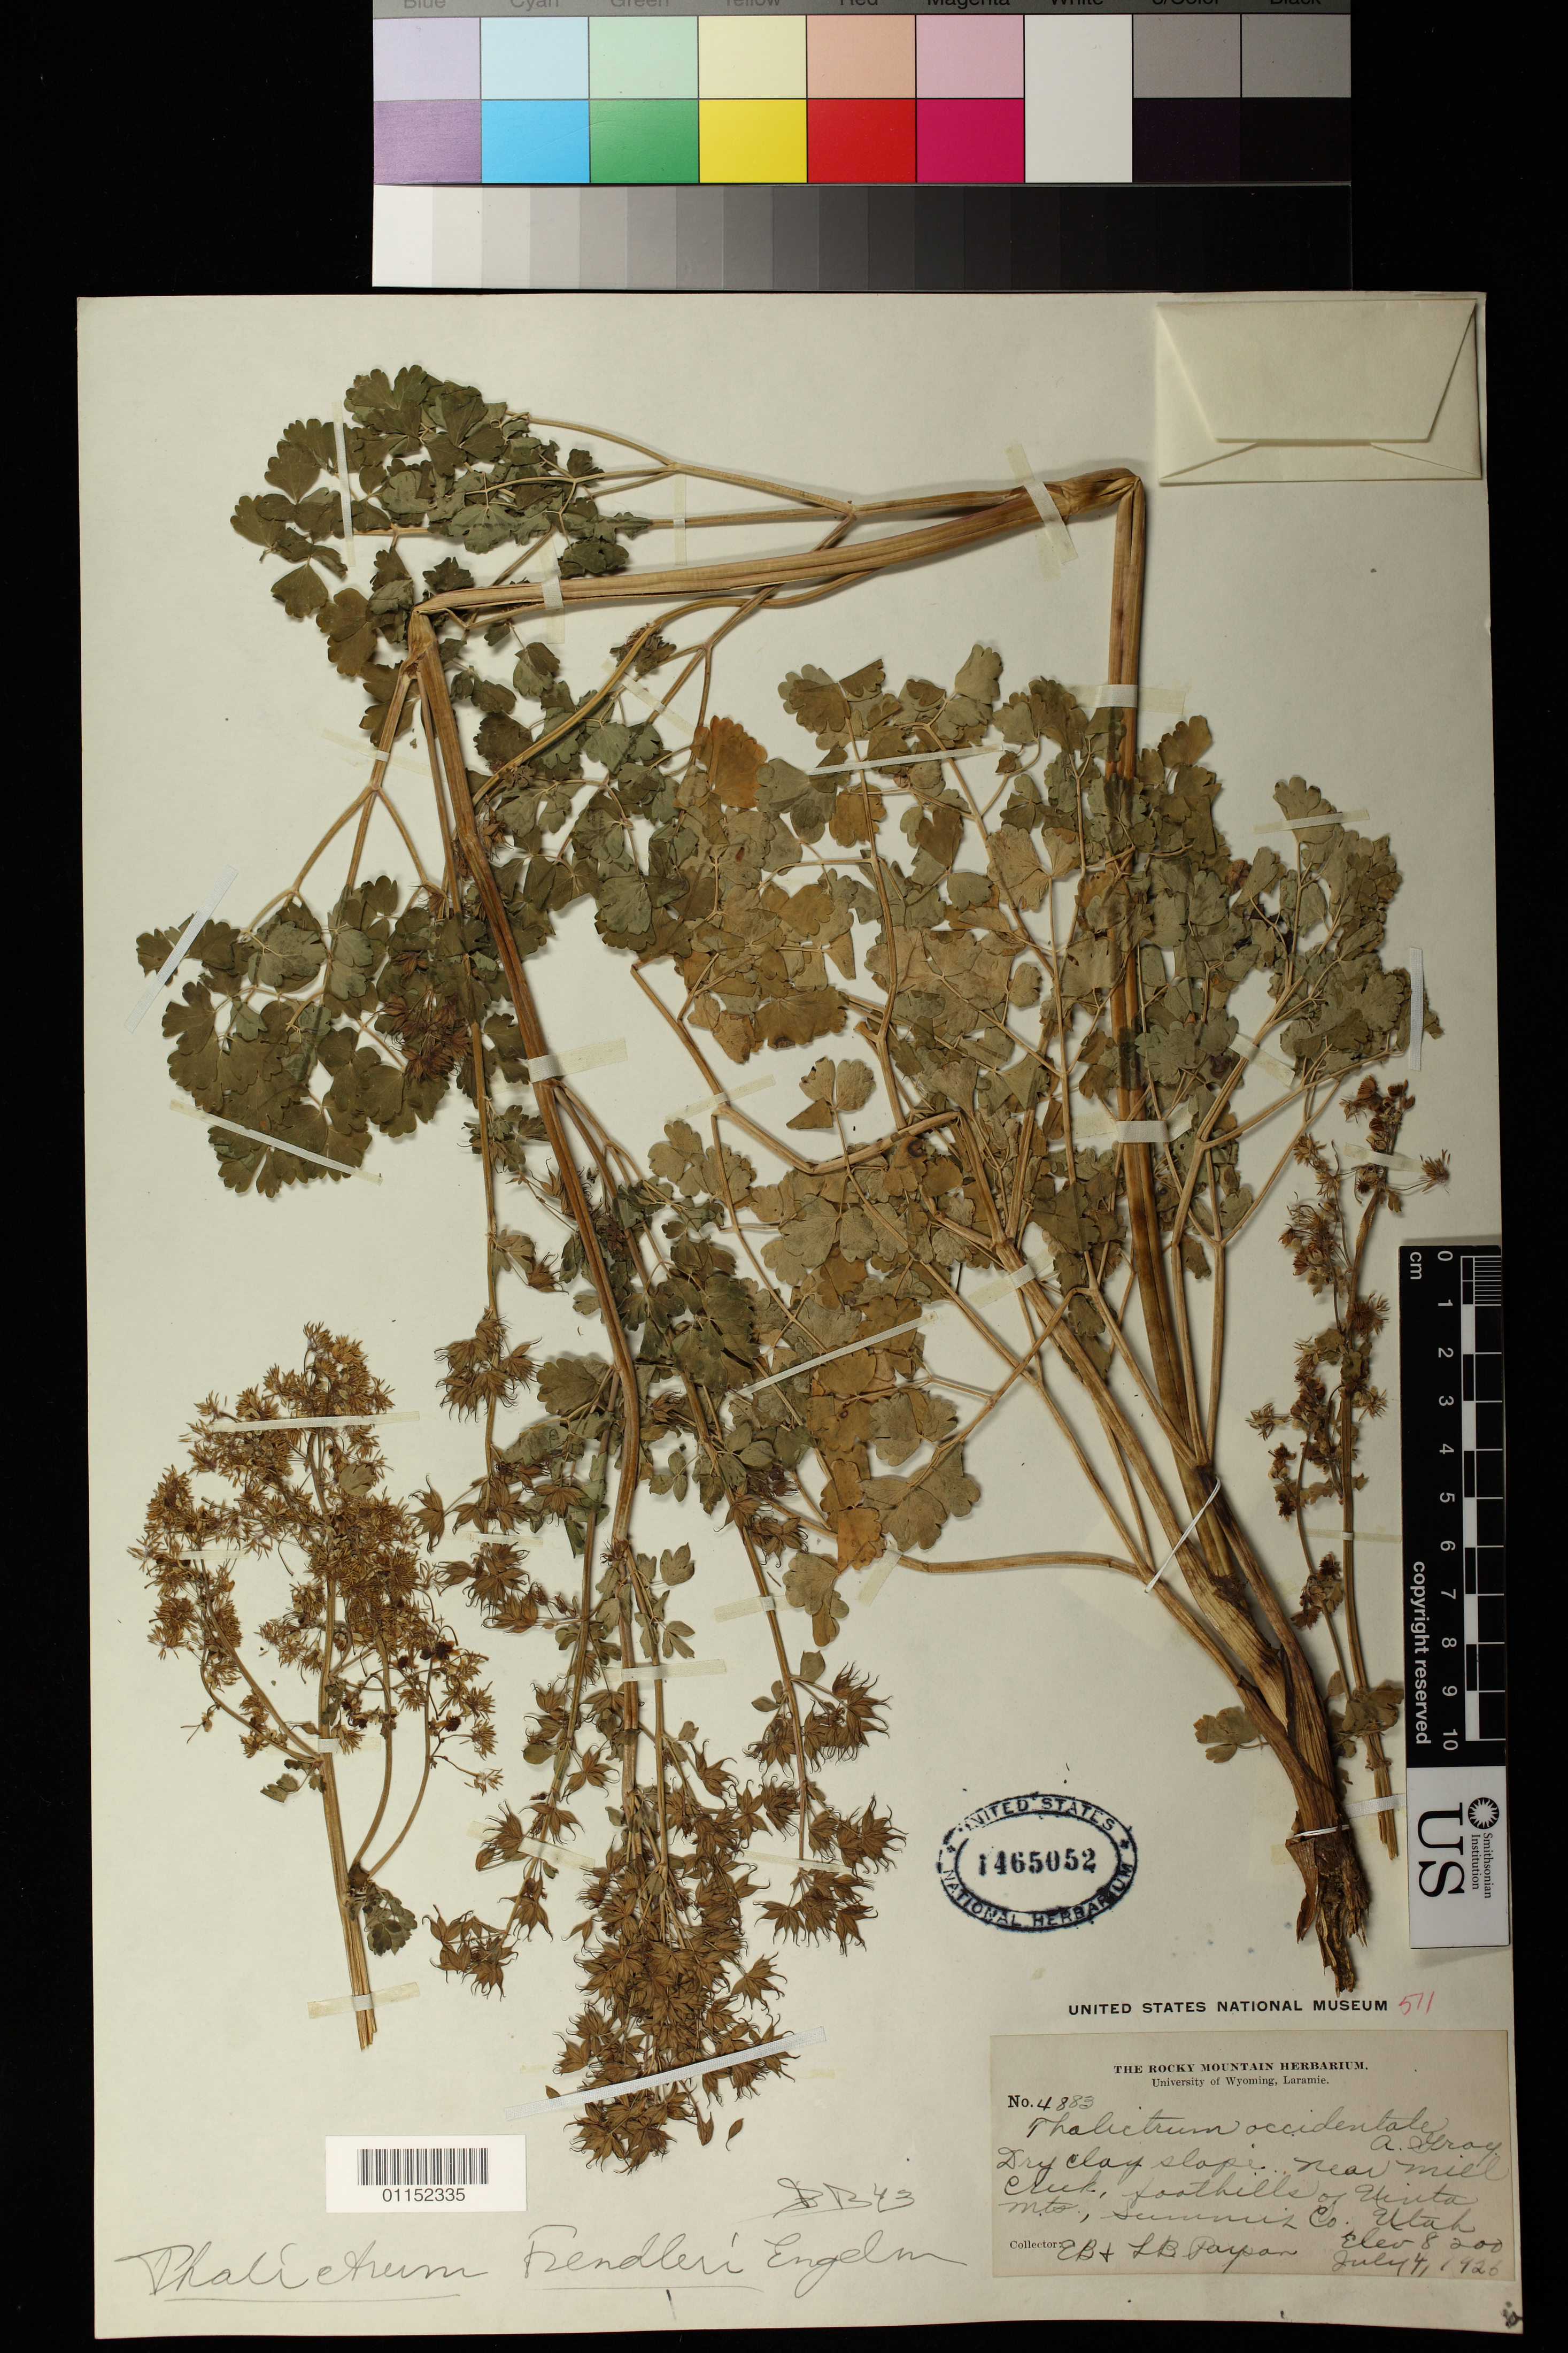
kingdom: Plantae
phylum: Tracheophyta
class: Magnoliopsida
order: Ranunculales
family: Ranunculaceae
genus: Thalictrum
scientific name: Thalictrum fendleri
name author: Engelm. ex A. Gray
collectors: L. Payson & E. B. Payson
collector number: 4883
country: United States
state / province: Utah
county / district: Summit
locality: Near Mill Creek, foothills of Uinta Mts.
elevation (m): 2499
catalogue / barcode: US 1465052